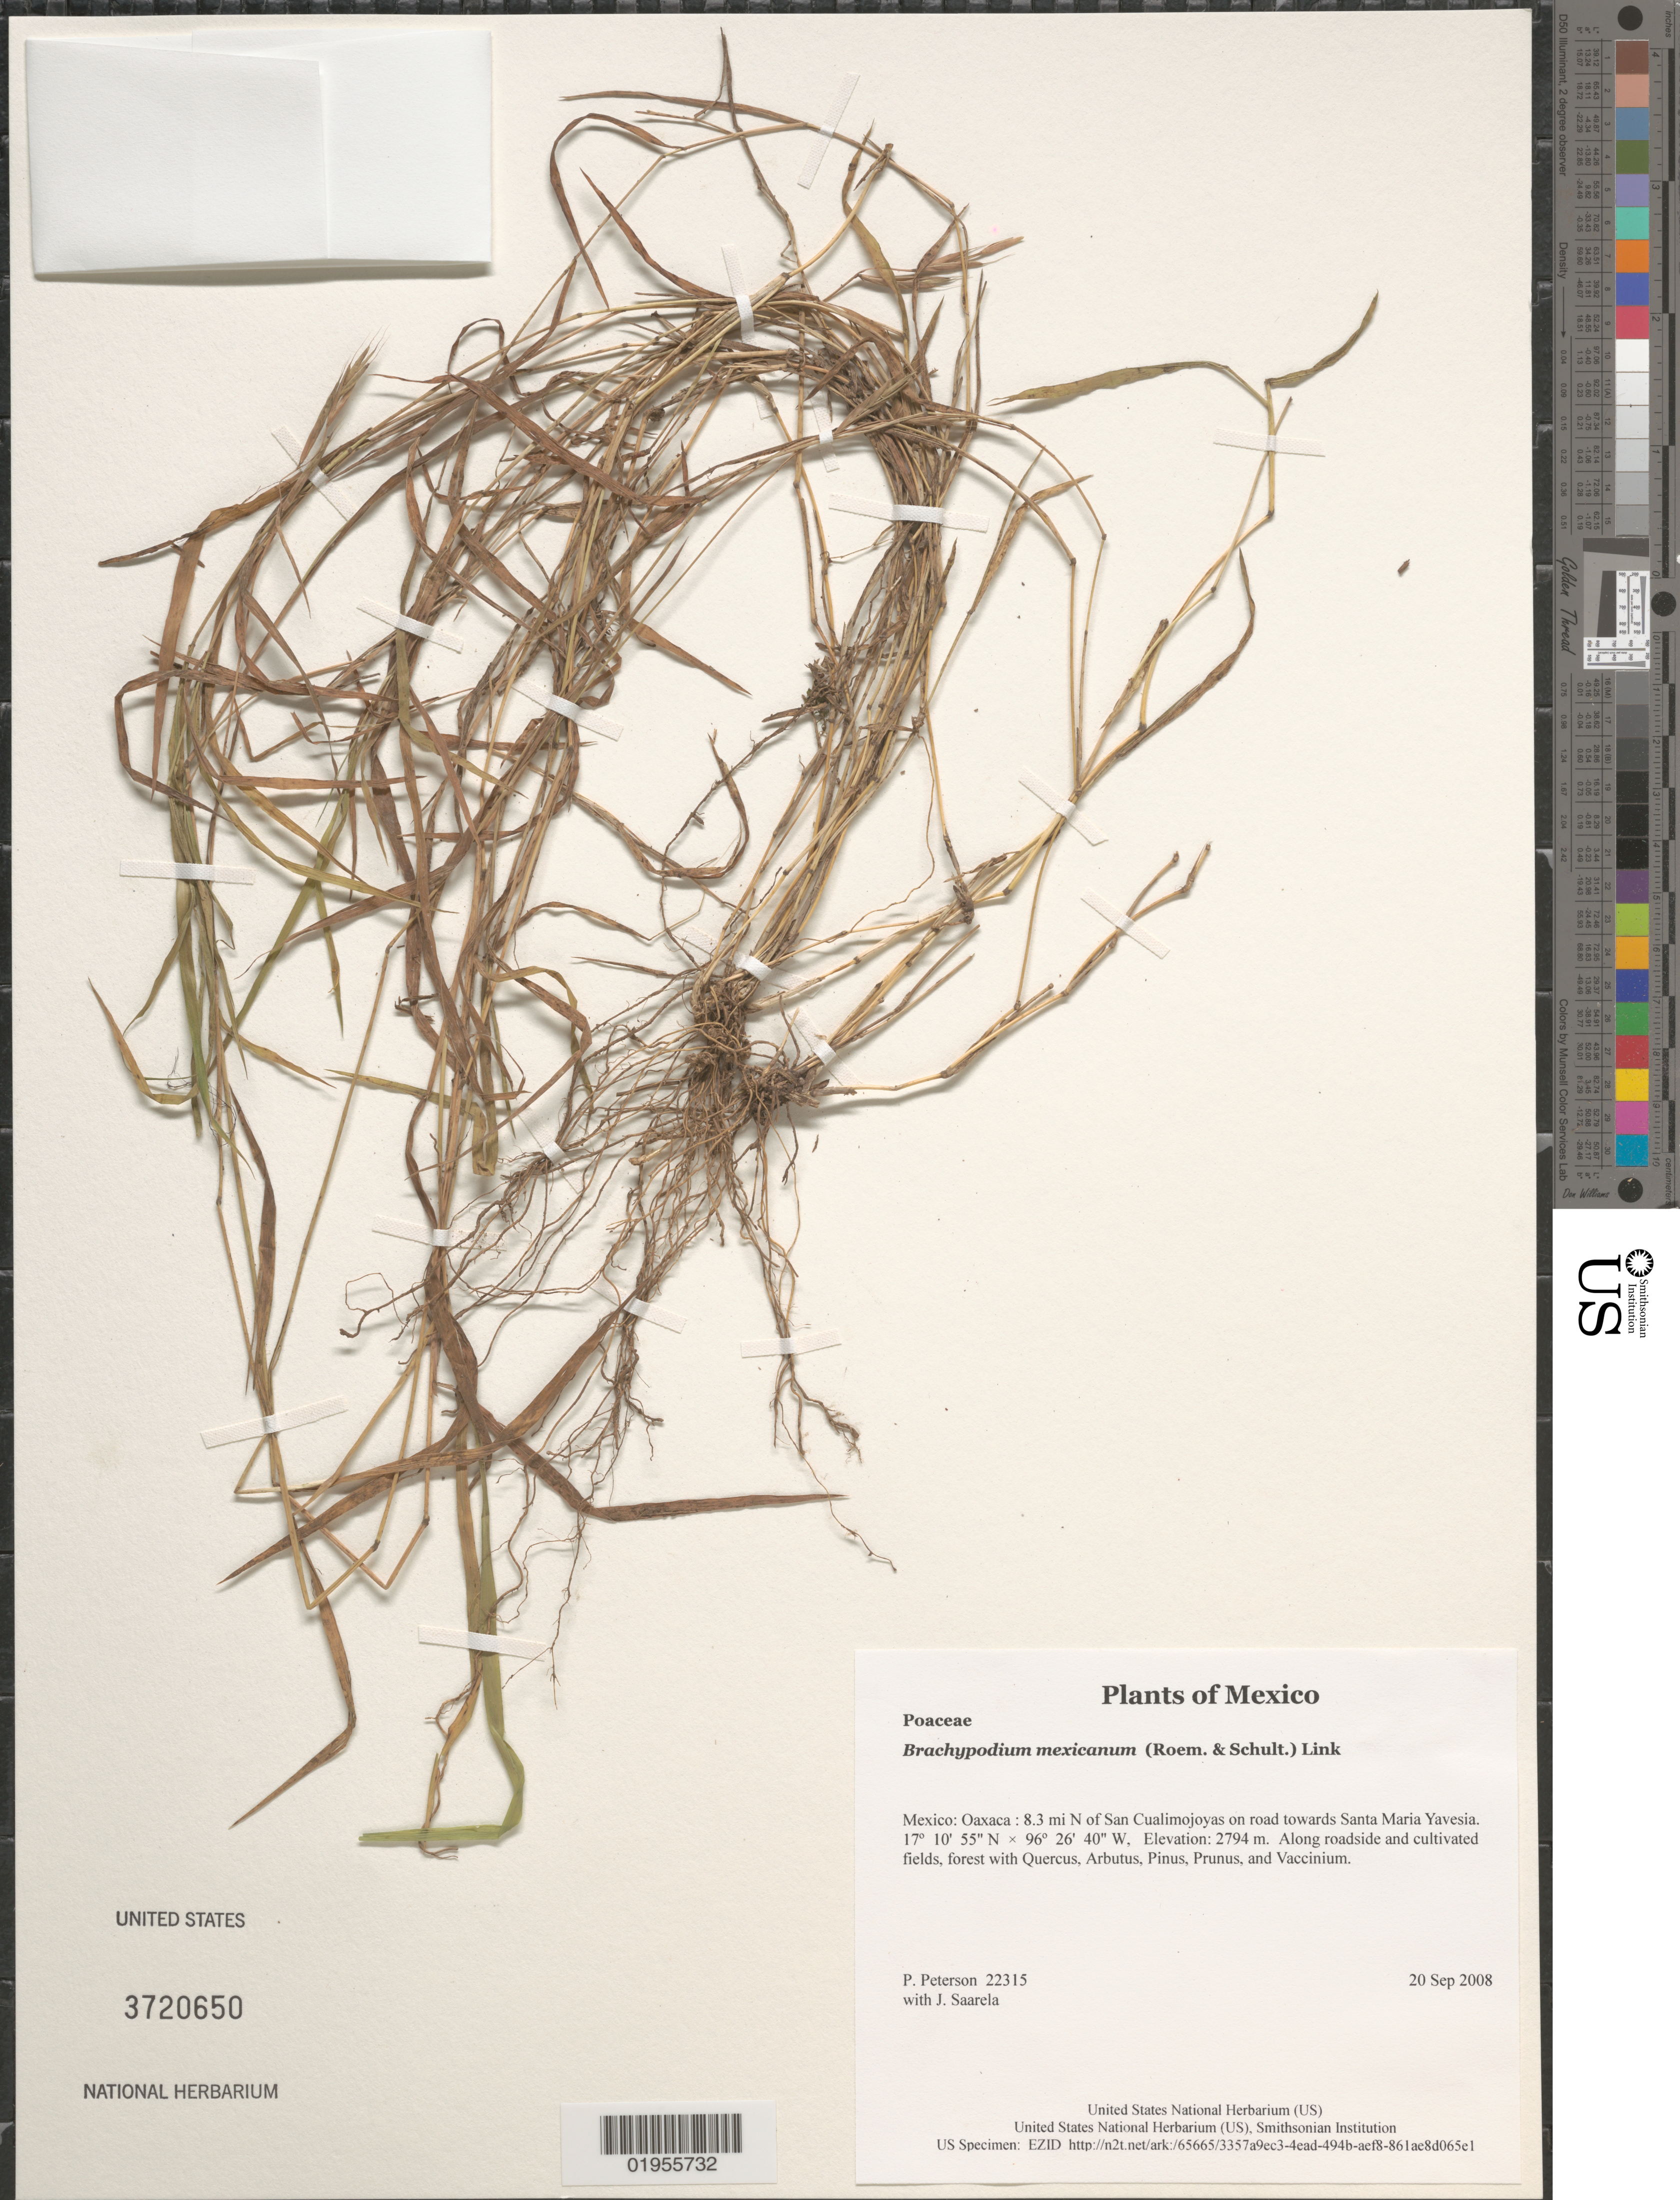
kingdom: Plantae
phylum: Tracheophyta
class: Liliopsida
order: Poales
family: Poaceae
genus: Brachypodium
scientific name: Brachypodium mexicanum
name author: (Roem. & Schult.) Link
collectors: P. M. Peterson & J. Saarela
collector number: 22315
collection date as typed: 20 Sep 2008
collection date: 2008-09-20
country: Mexico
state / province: Oaxaca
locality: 8.3 mi N of San Cualimojoyas on road towards Santa Maria Yavesia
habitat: Along roadside and cultivated fields, forest with Quercus, Arbutus, Pinus, Prunus, and Vaccinium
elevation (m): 2794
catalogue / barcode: US 3720650